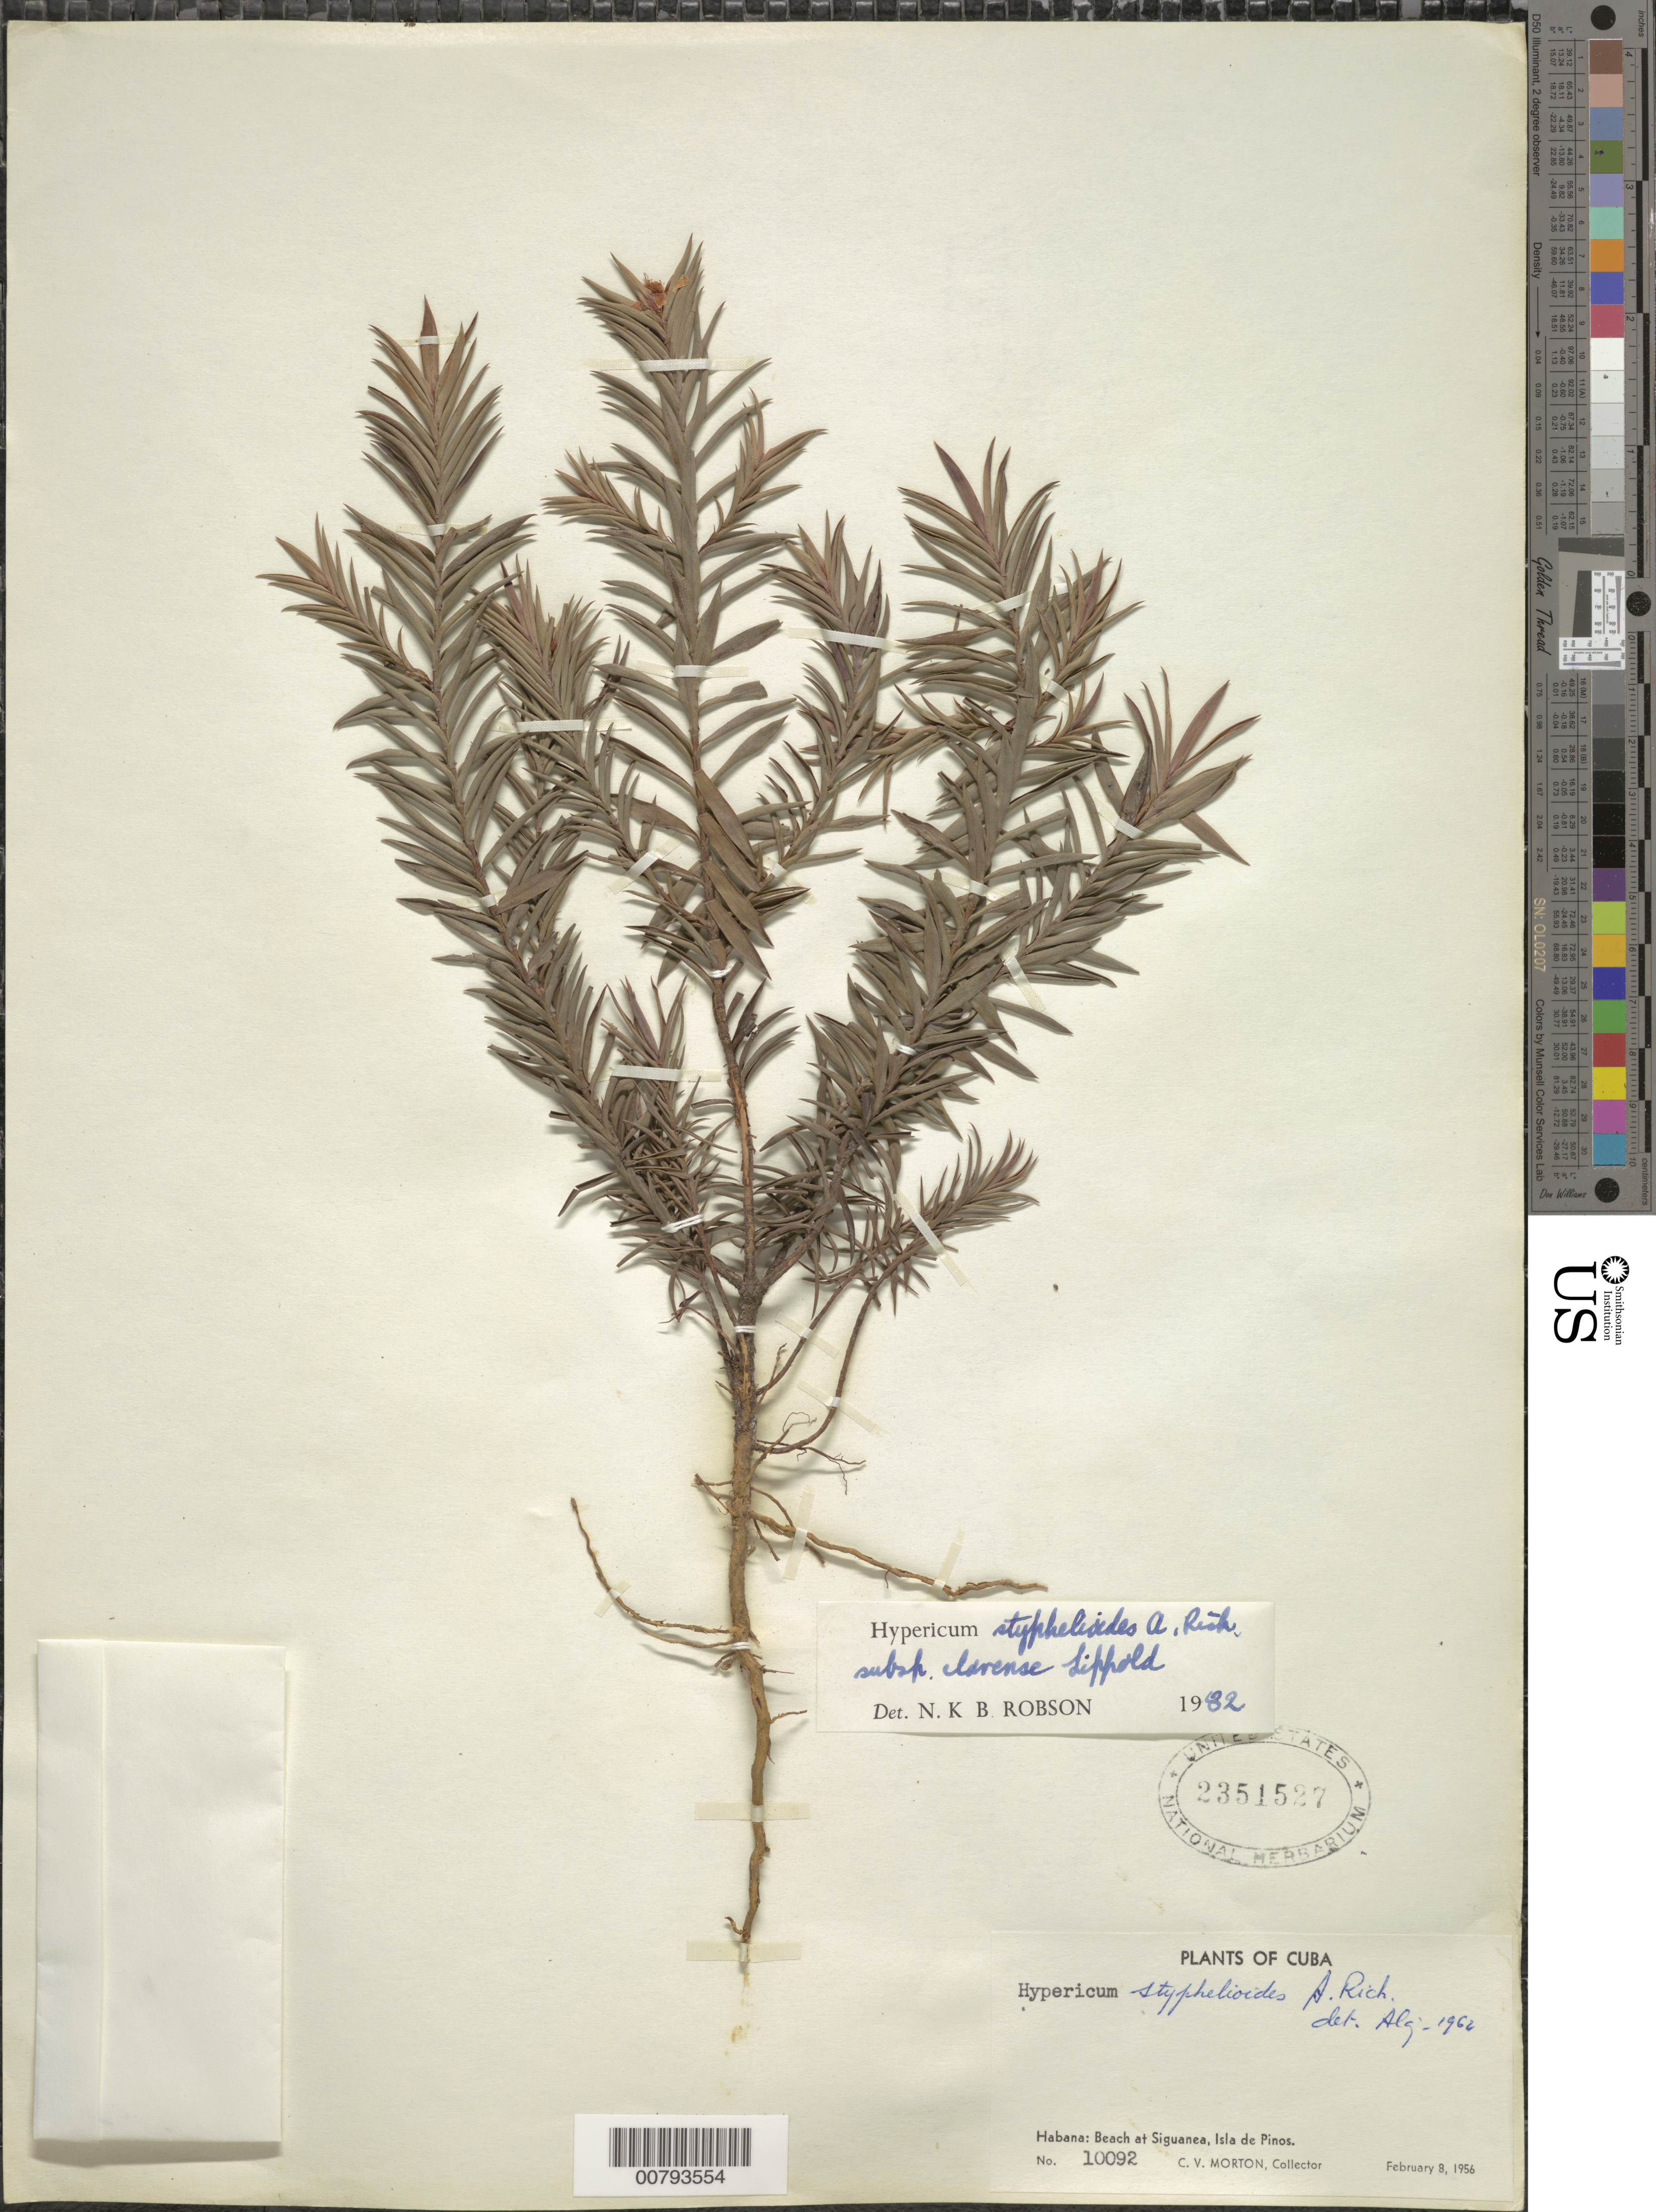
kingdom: Plantae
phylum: Tracheophyta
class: Magnoliopsida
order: Malpighiales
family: Hypericaceae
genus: Hypericum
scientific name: Hypericum styphelioides subsp. clarense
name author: Lippold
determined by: Robson, Norman K. B.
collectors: C. V. Morton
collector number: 10092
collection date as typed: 08 Feb 1956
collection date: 1956-02-08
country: Cuba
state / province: Isla de La Juventud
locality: Habana: Beach at Siguanea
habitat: Beach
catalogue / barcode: US 2351527